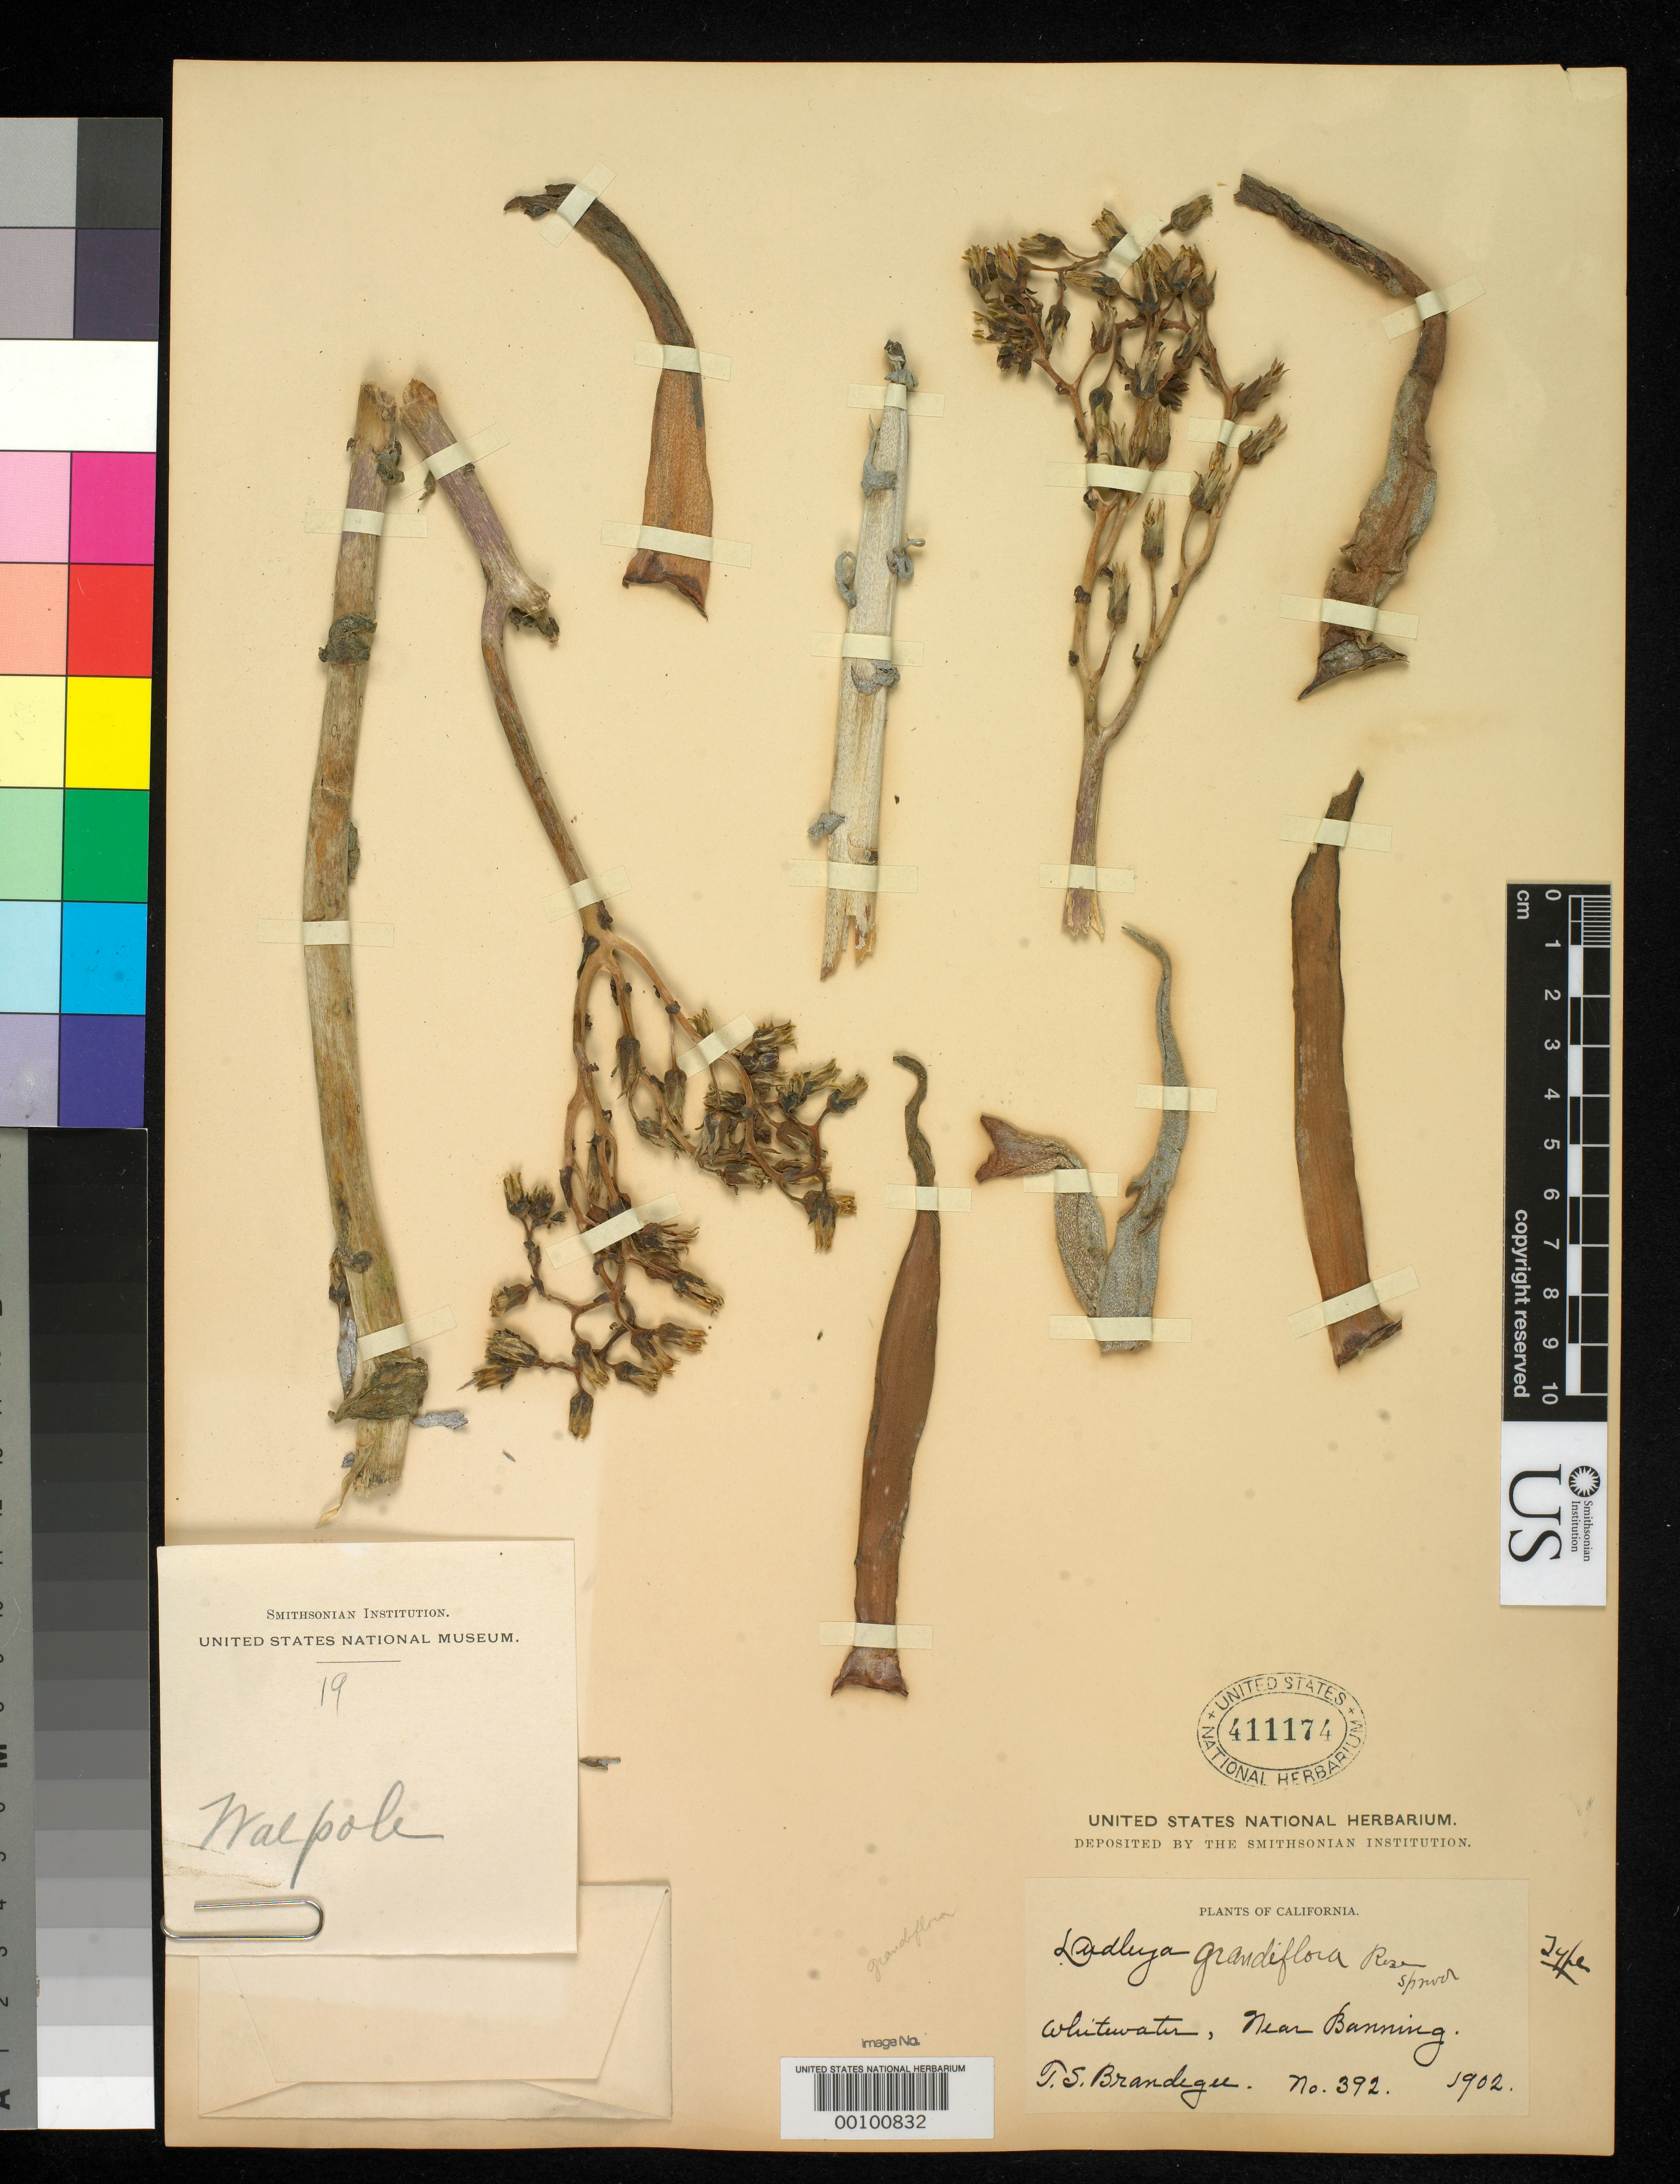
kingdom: Plantae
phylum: Tracheophyta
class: Magnoliopsida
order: Saxifragales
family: Crassulaceae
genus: Dudleya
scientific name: Dudleya grandiflora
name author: Rose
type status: Holotype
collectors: T. S. Brandegee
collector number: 392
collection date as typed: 1902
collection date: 1902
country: United States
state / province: California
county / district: Riverside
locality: Whitewater, near Banning.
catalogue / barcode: US 411174